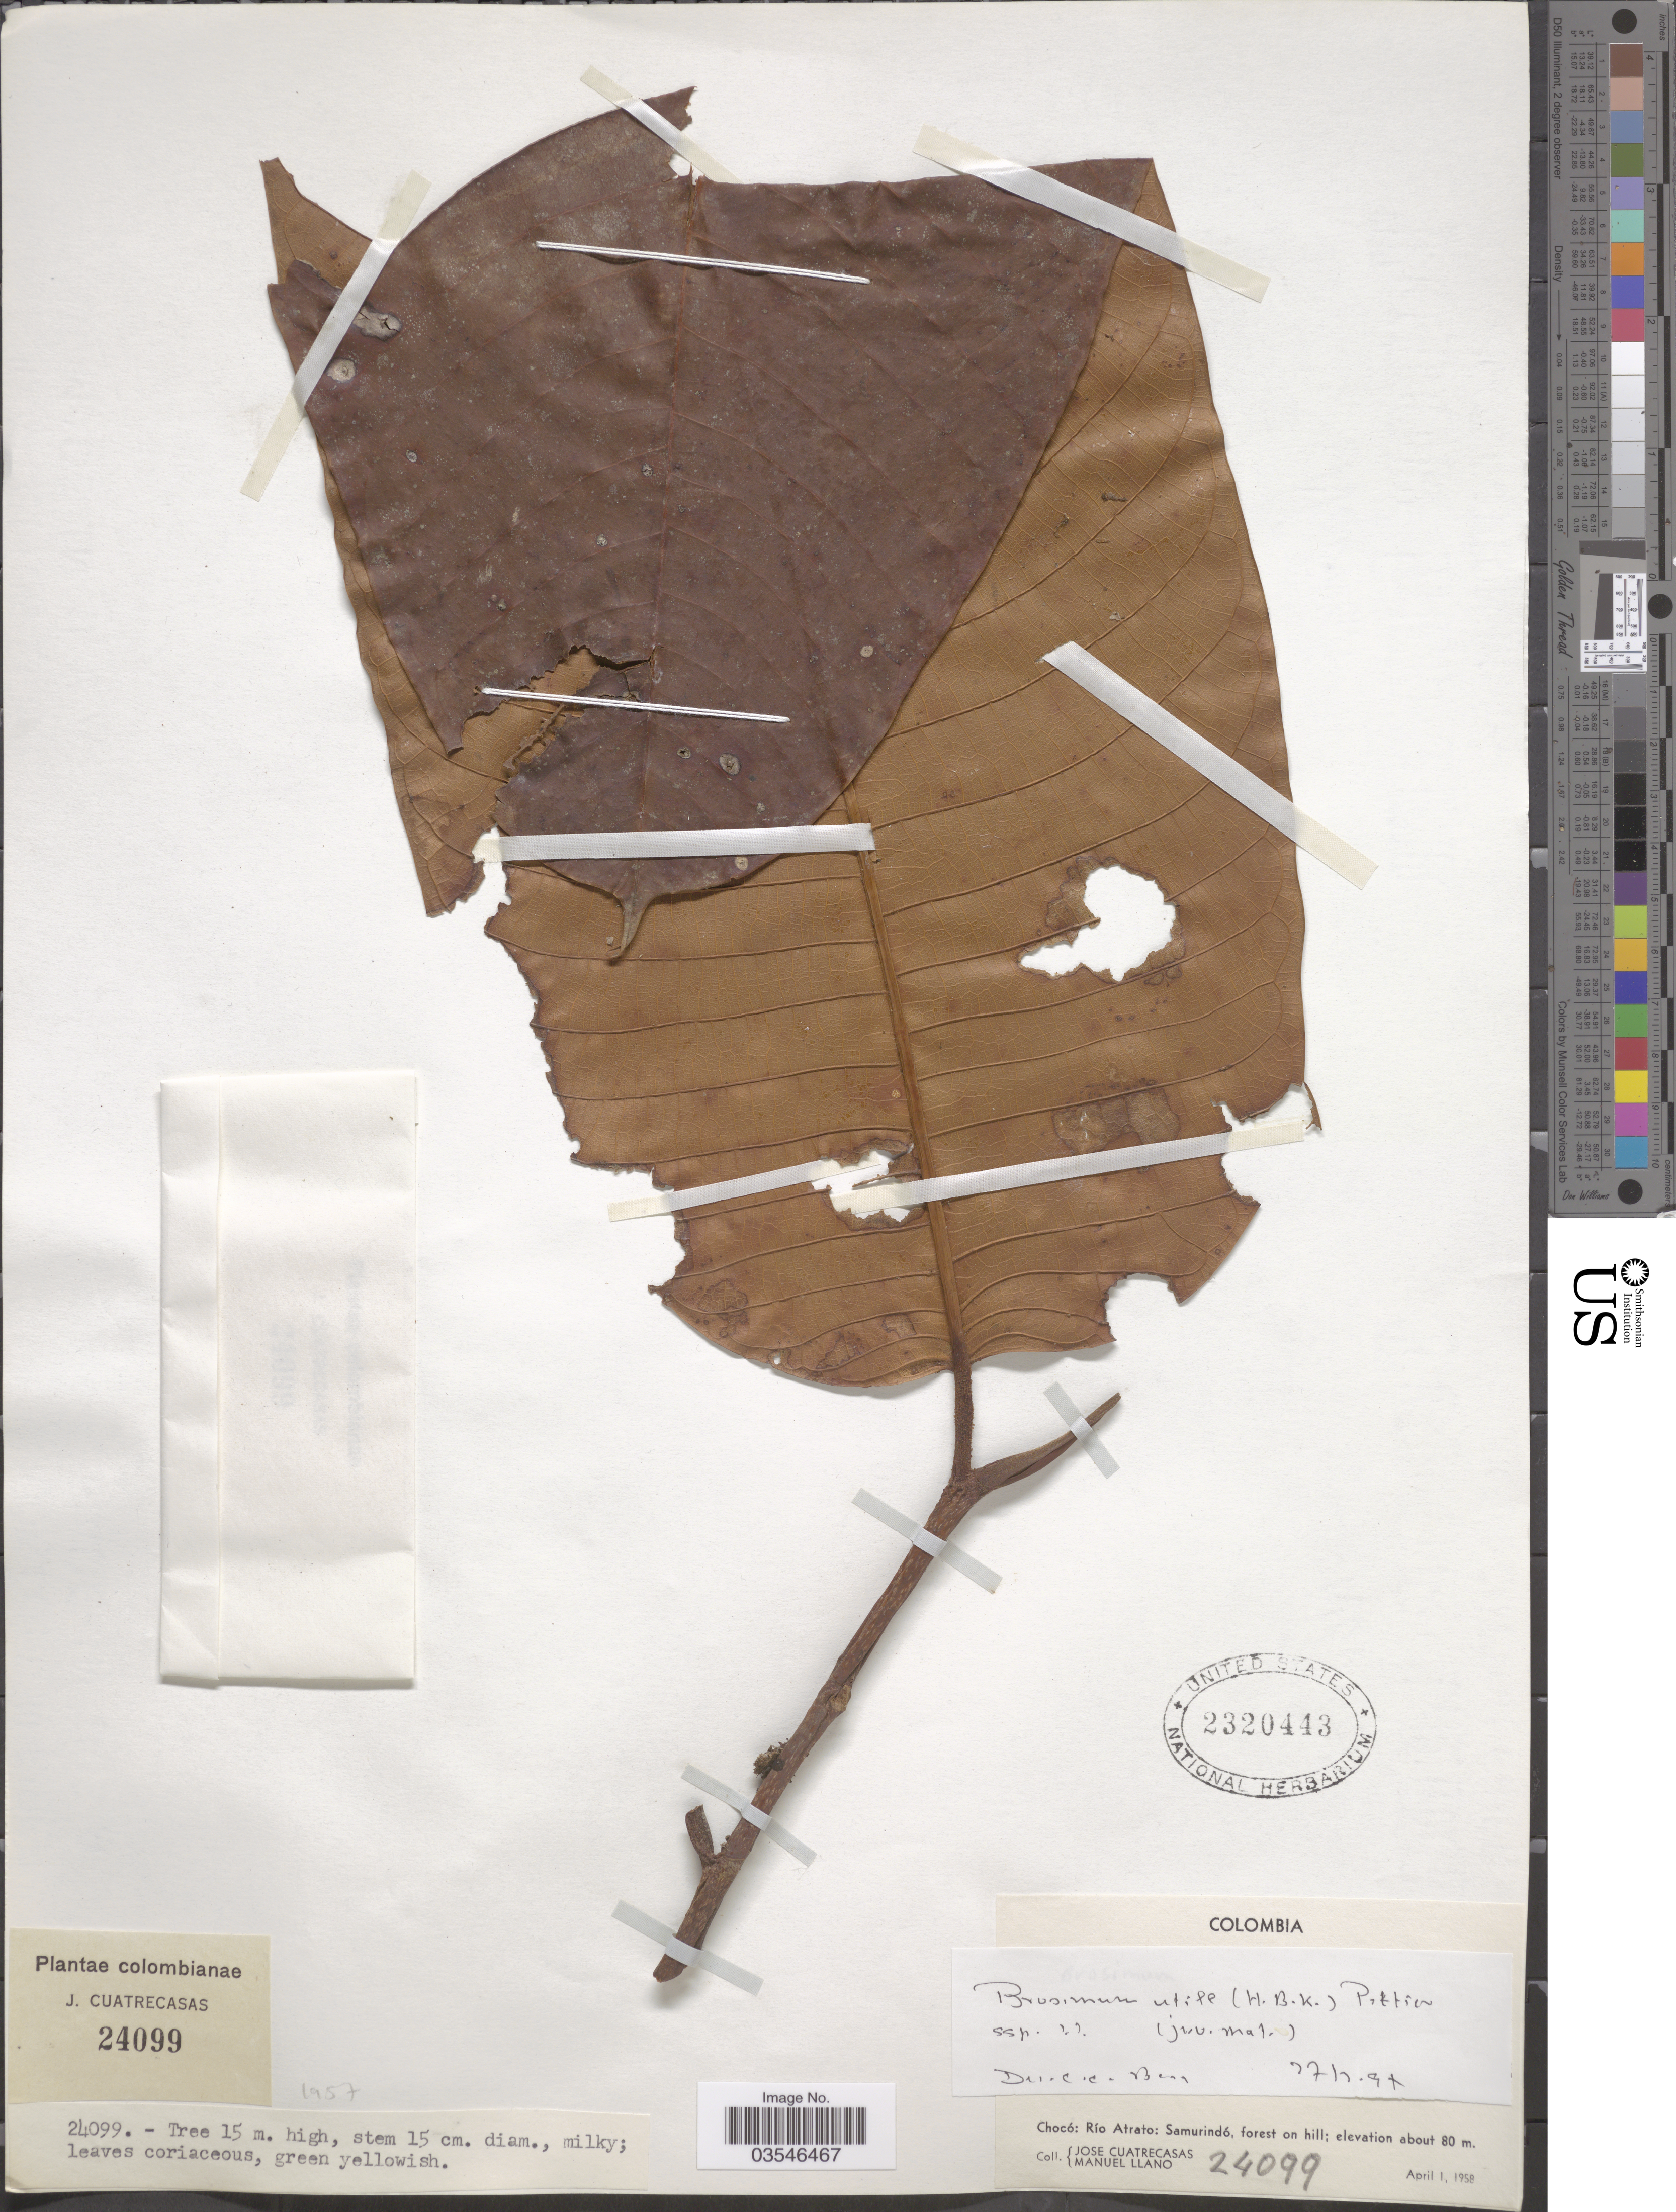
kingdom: Plantae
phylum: Tracheophyta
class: Magnoliopsida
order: Rosales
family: Moraceae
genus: Brosimum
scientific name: Brosimum utile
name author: (Kunth) Oken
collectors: J. Cuatrecasas & M. d. Llano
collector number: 24099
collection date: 1958-04-01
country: Colombia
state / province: Chocó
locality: Río Atrato: Samurindó, forest on hill.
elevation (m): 80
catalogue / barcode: US 2320443